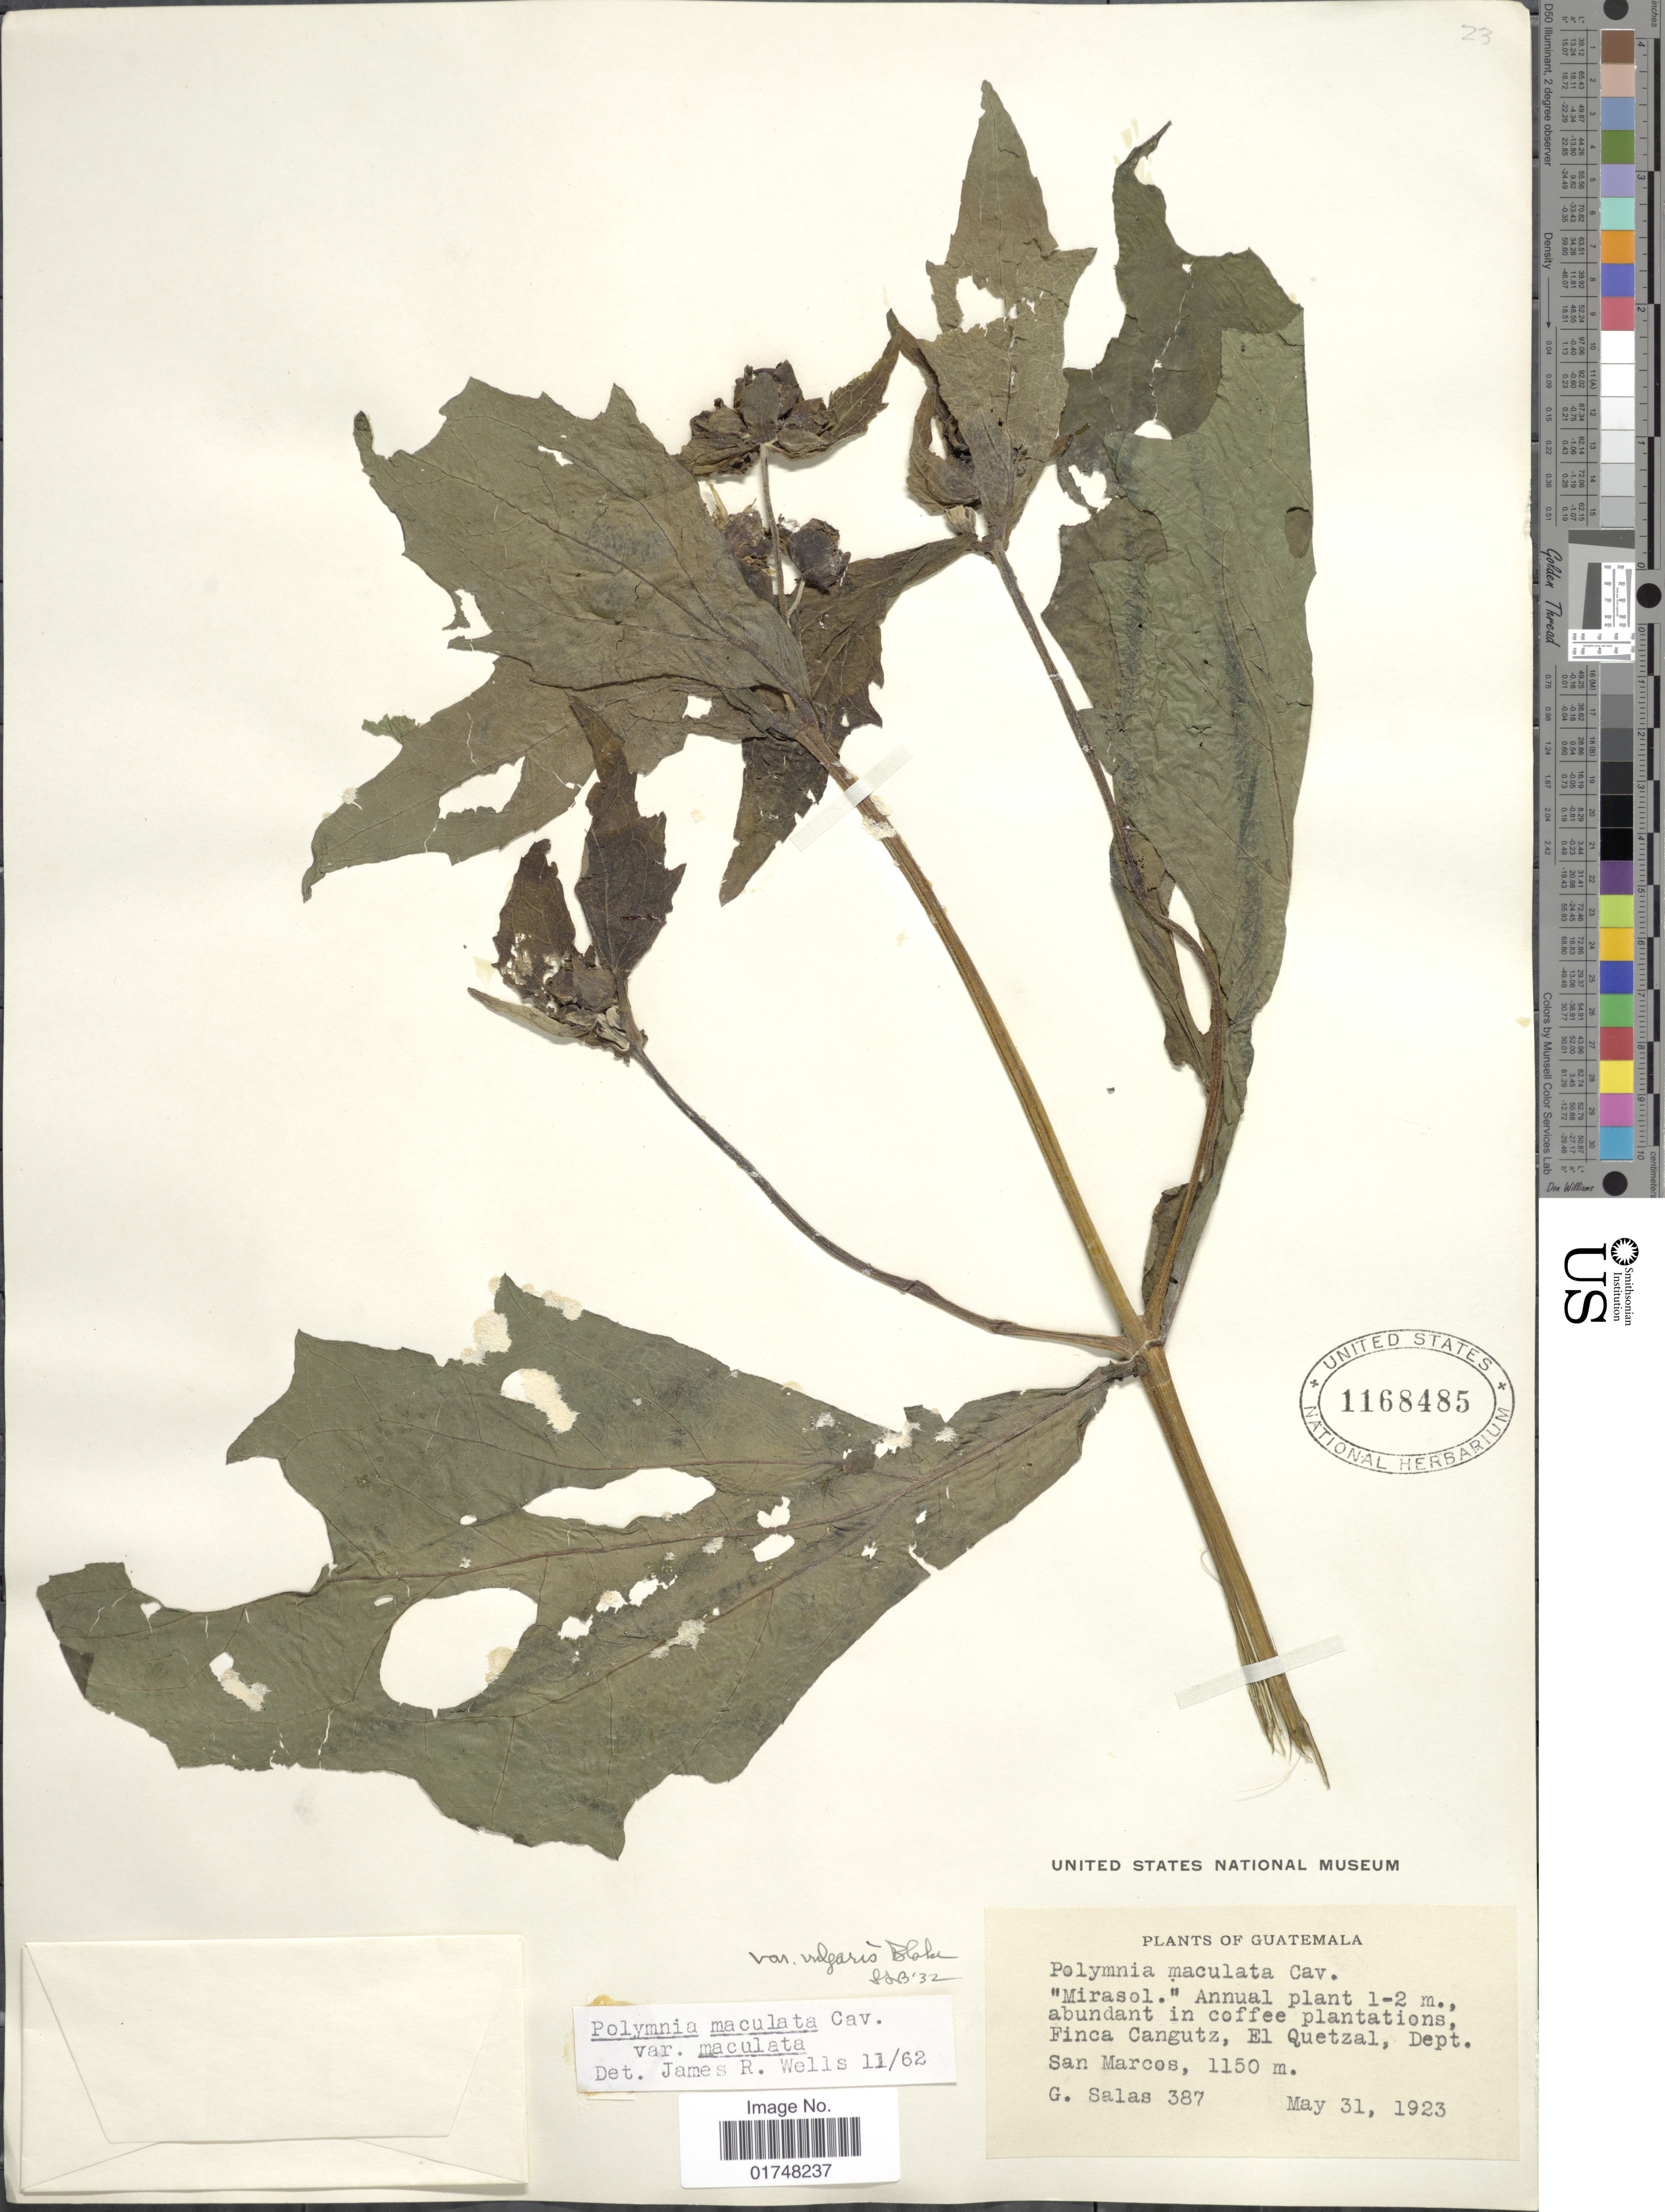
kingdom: Plantae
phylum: Tracheophyta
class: Magnoliopsida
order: Asterales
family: Asteraceae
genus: Smallanthus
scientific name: Smallanthus maculatus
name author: (Cav.) H. Rob.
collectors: G. Salas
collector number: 387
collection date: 1923-05-31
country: Guatemala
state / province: San Marcos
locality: Finca Cangutz, El Quetzal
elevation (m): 1150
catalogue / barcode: US 1168485